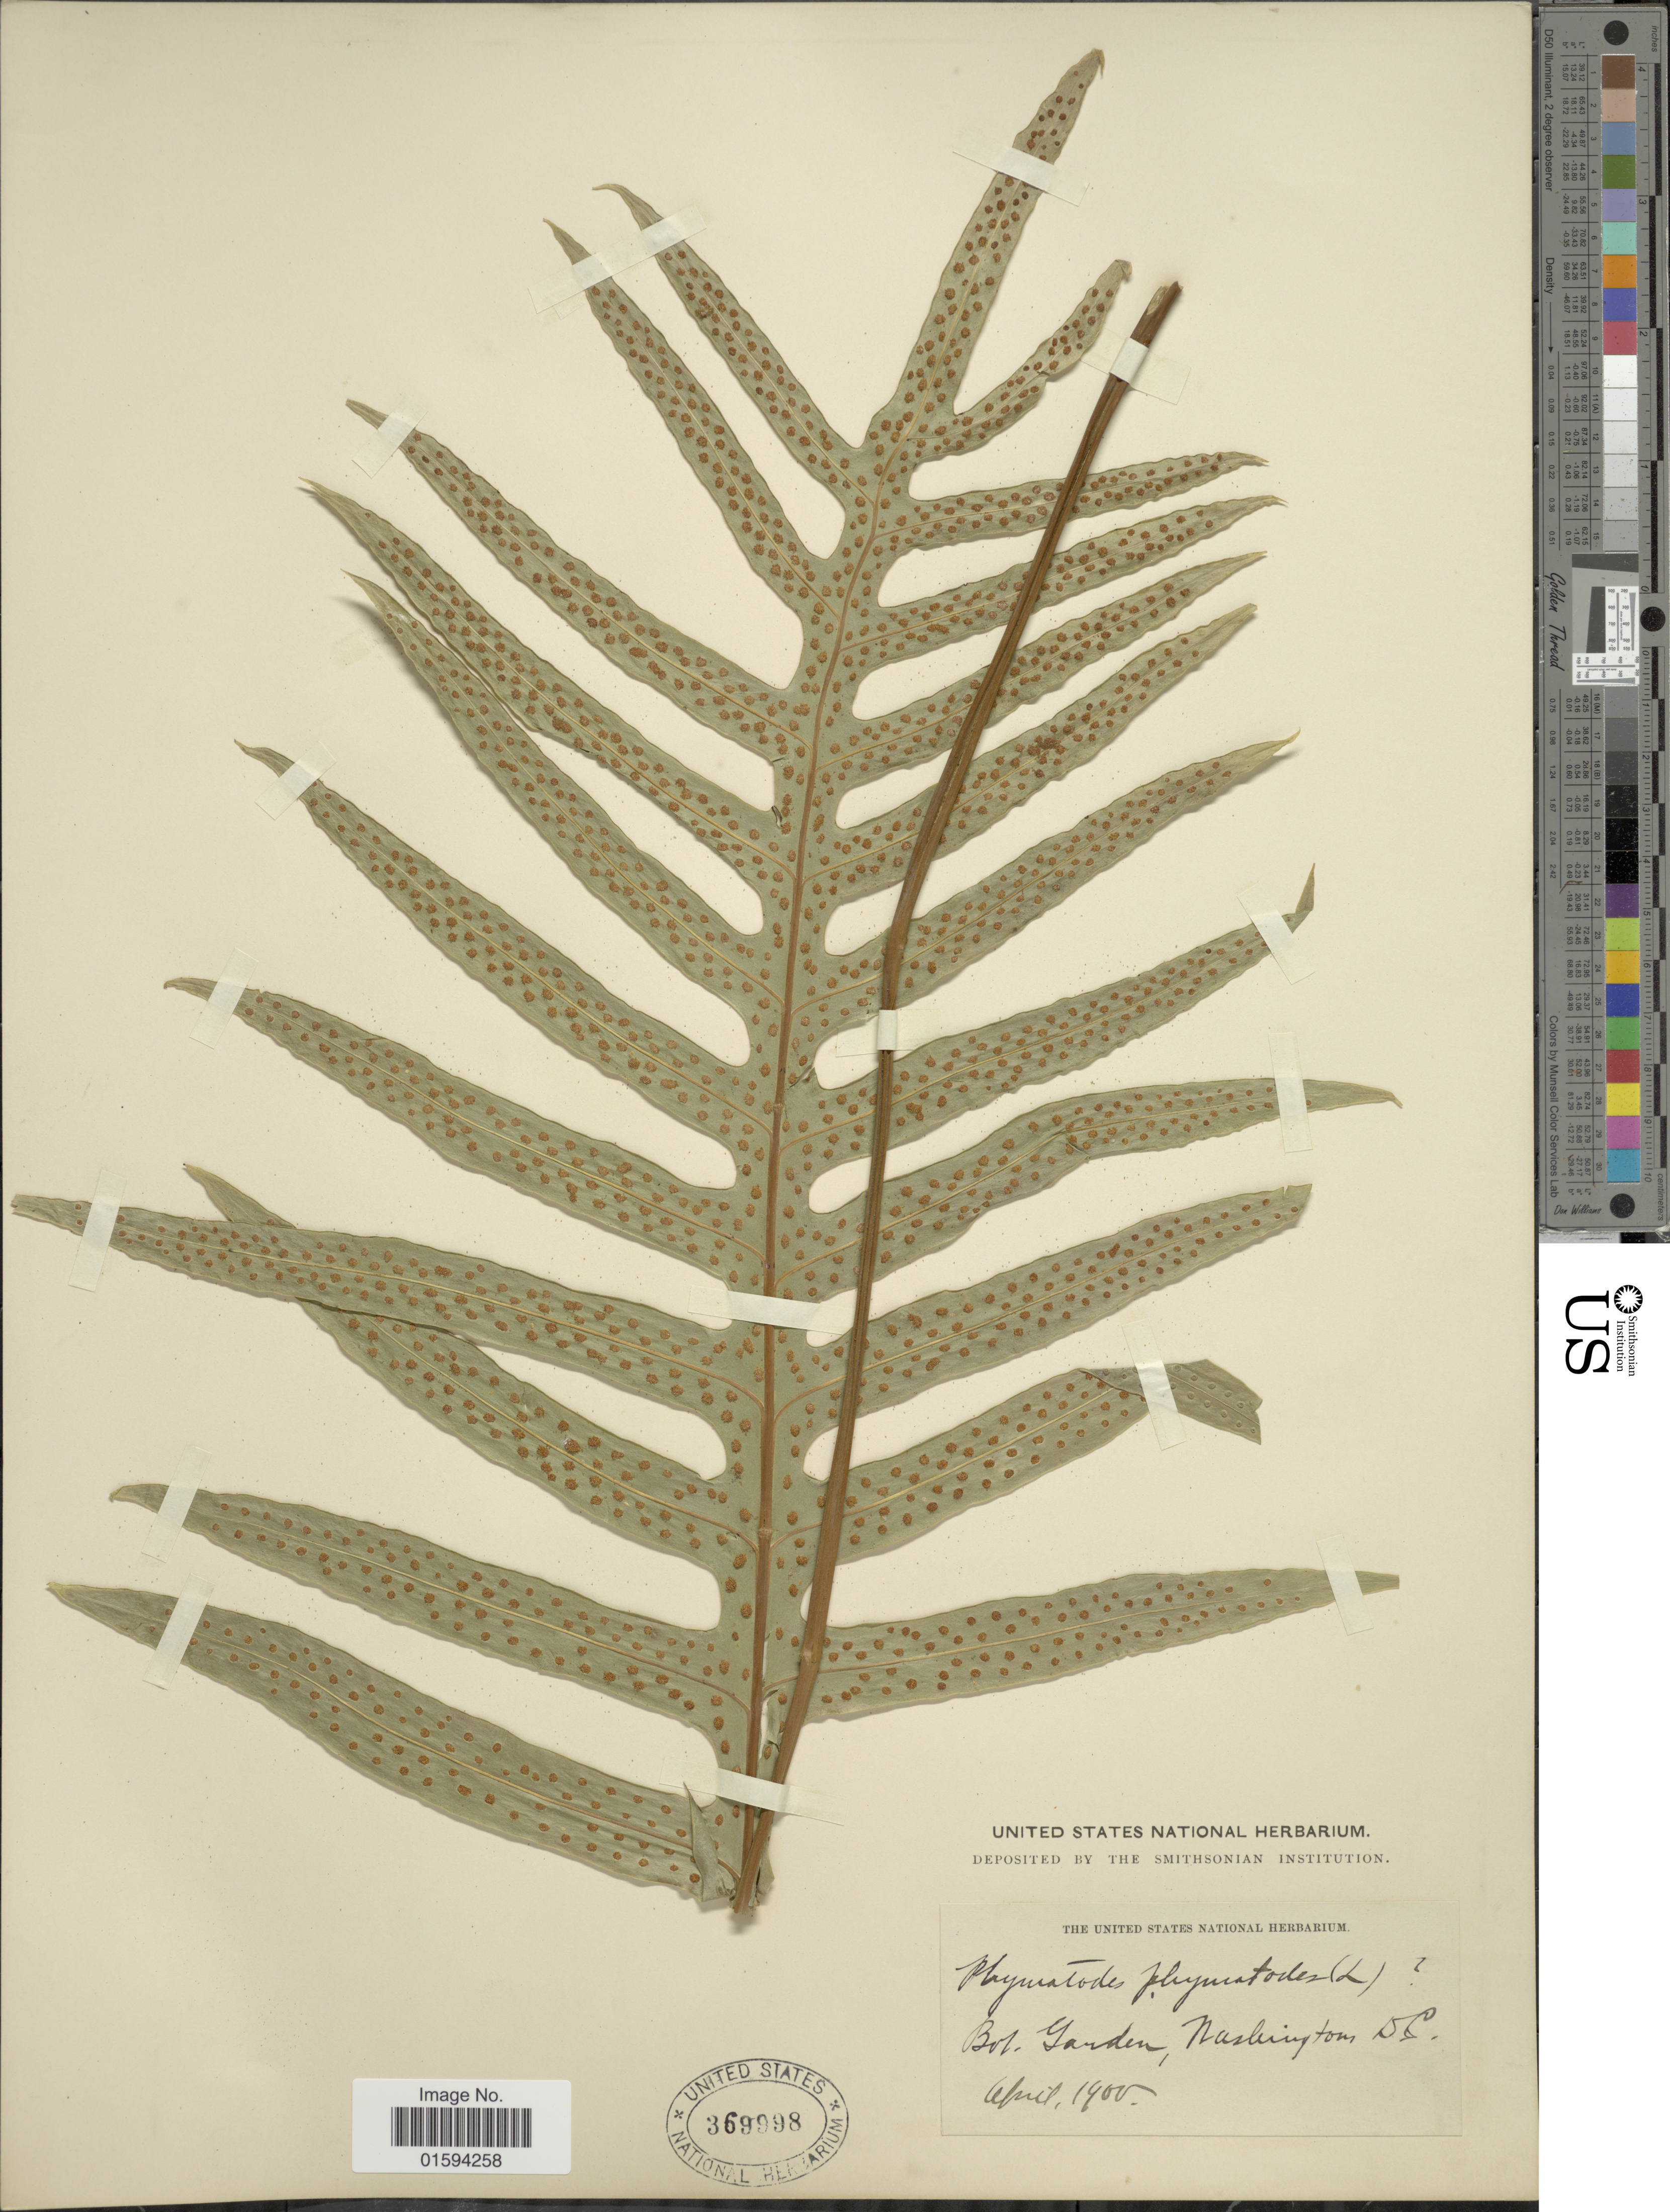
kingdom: Plantae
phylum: Tracheophyta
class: Polypodiopsida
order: Polypodiales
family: Polypodiaceae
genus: Polypodium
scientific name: Polypodium scolopendria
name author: Burm. f.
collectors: Facchini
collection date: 1900-04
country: United States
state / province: District of Columbia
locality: Washington, D.C. , Bot. Garden.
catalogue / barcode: US 369998